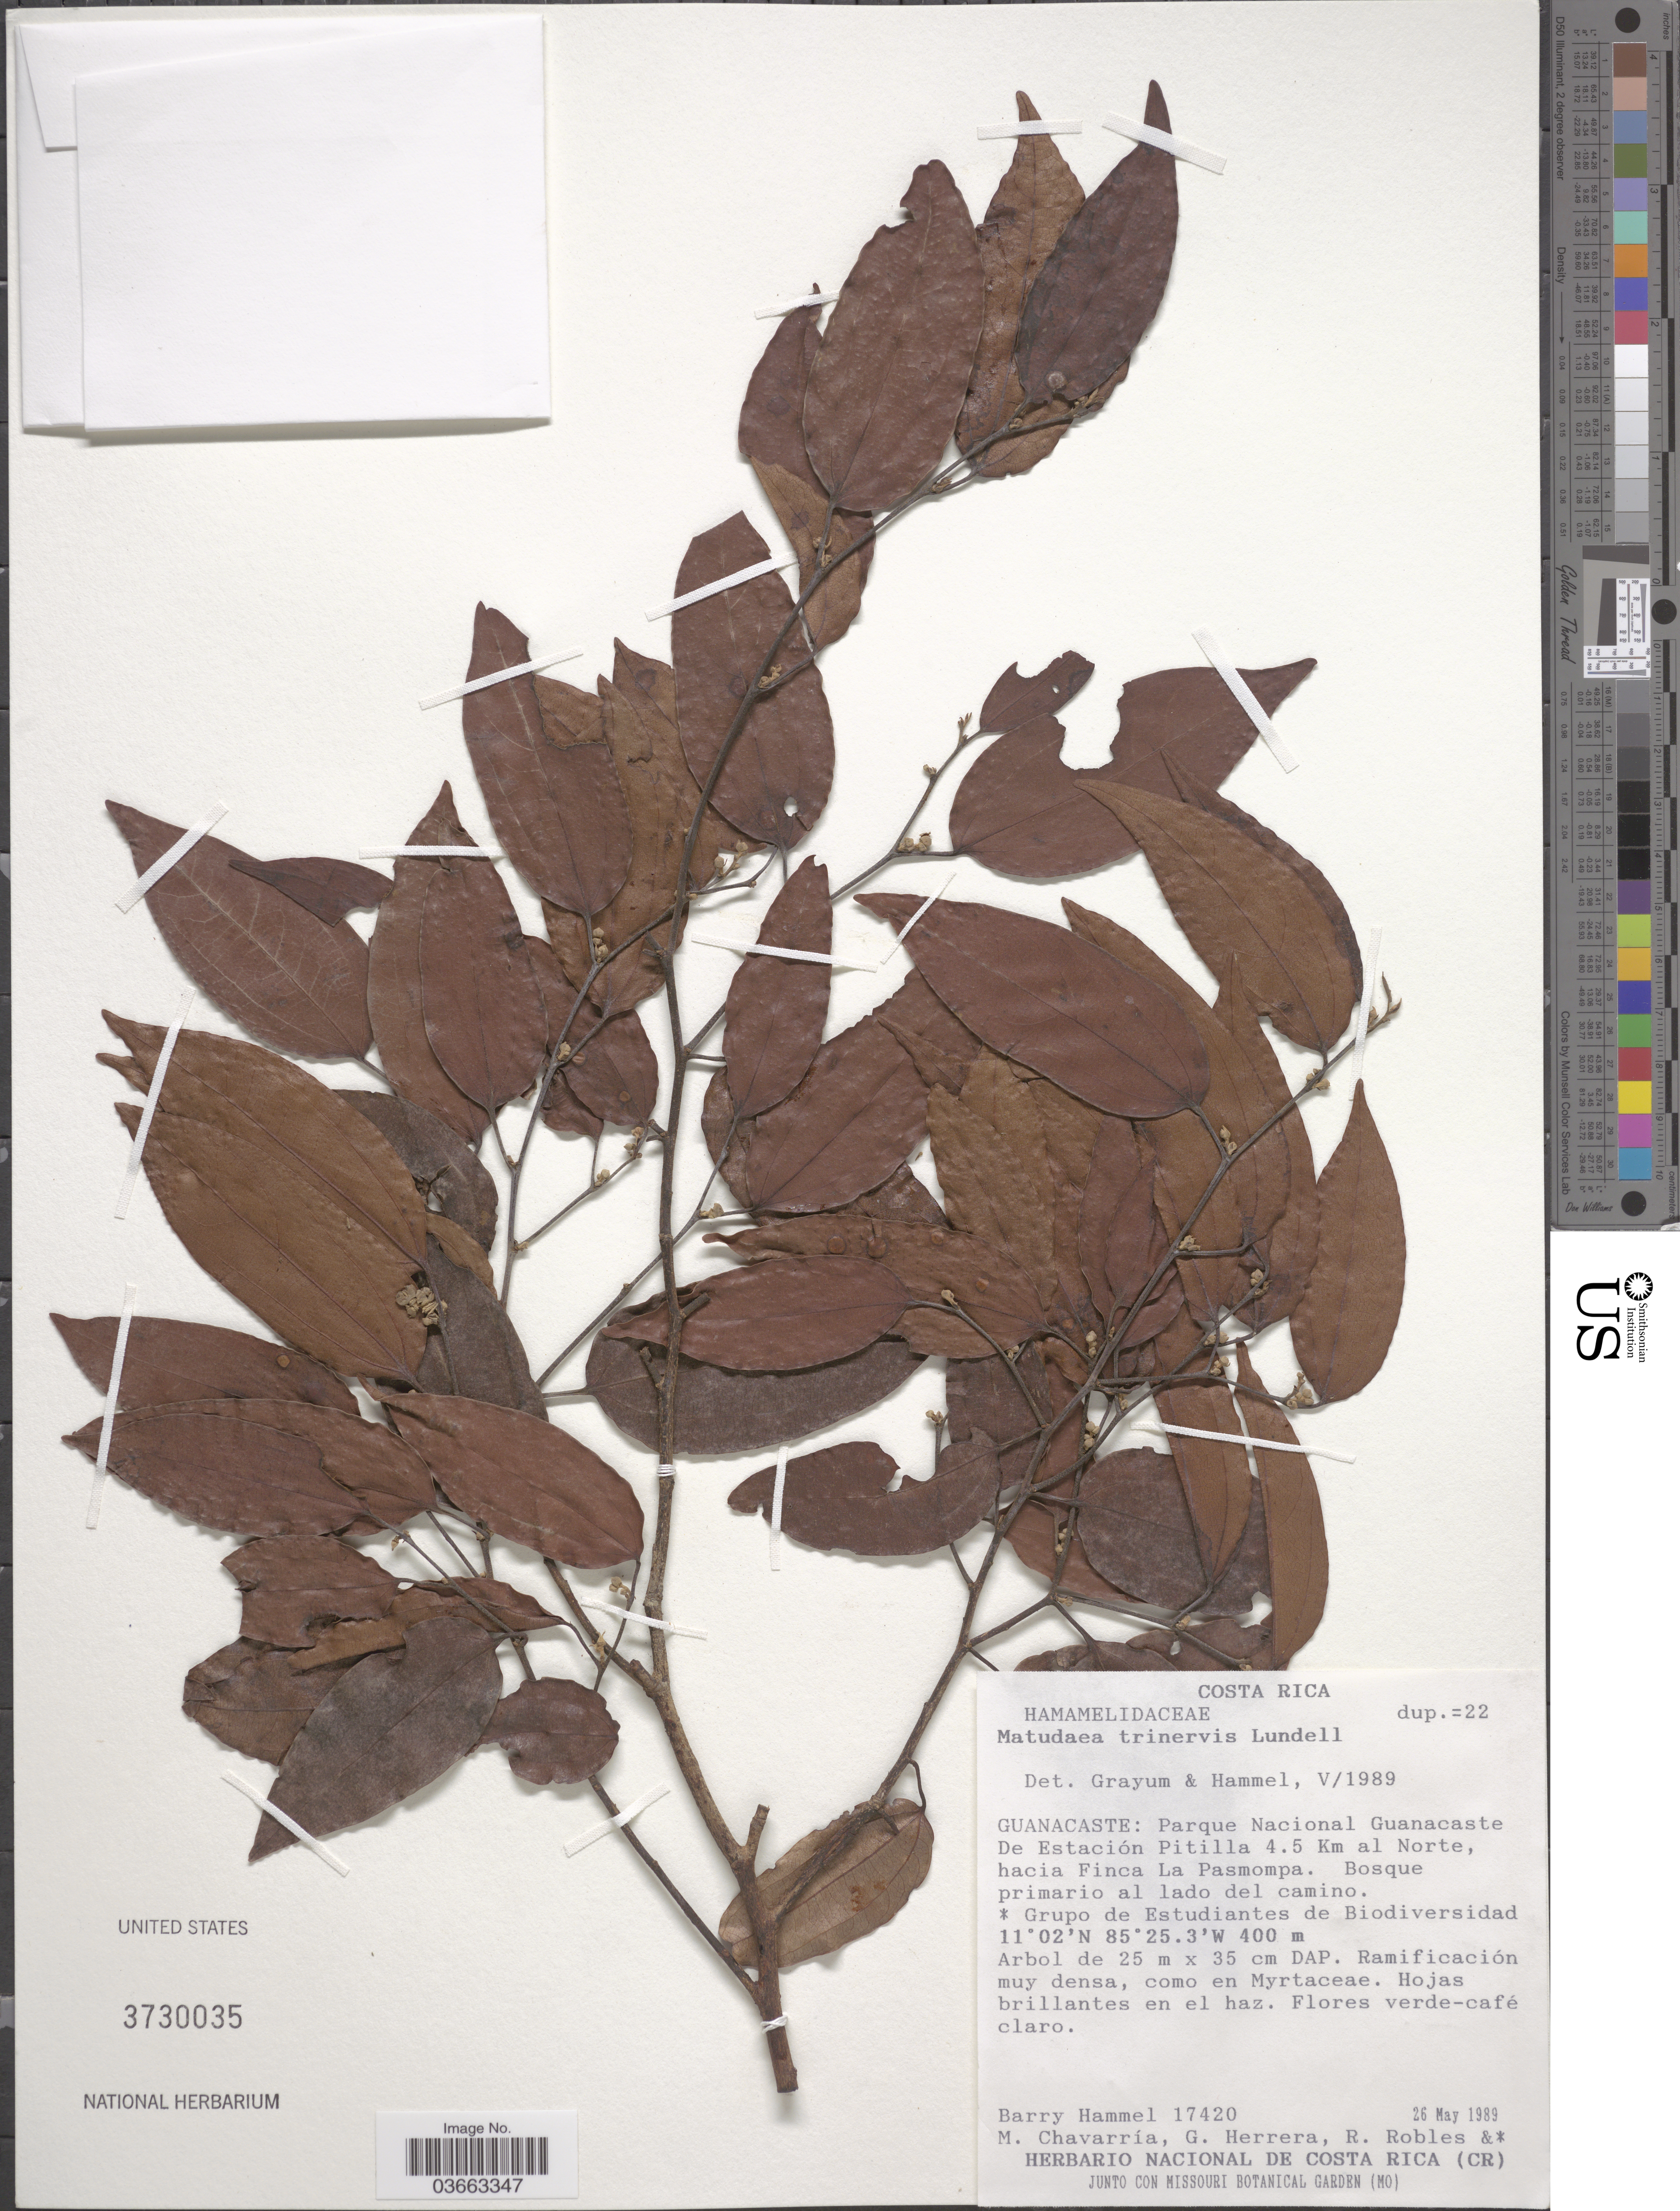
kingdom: Plantae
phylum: Tracheophyta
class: Magnoliopsida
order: Saxifragales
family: Hamamelidaceae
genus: Matudaea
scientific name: Matudaea trinervia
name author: Lundell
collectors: B. Hammel, M. Chavarria, G. Herrera, R. Robles & Grupo Biodiv.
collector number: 17420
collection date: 1989-05-26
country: Costa Rica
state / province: Guanacaste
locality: Parque Nacional Guanacaste De Estación Pitilla 4.5 Km al Norte, hacia Finca La Pasmompa. Bosque primario al lado del camino.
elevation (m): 400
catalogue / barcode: US 3730035